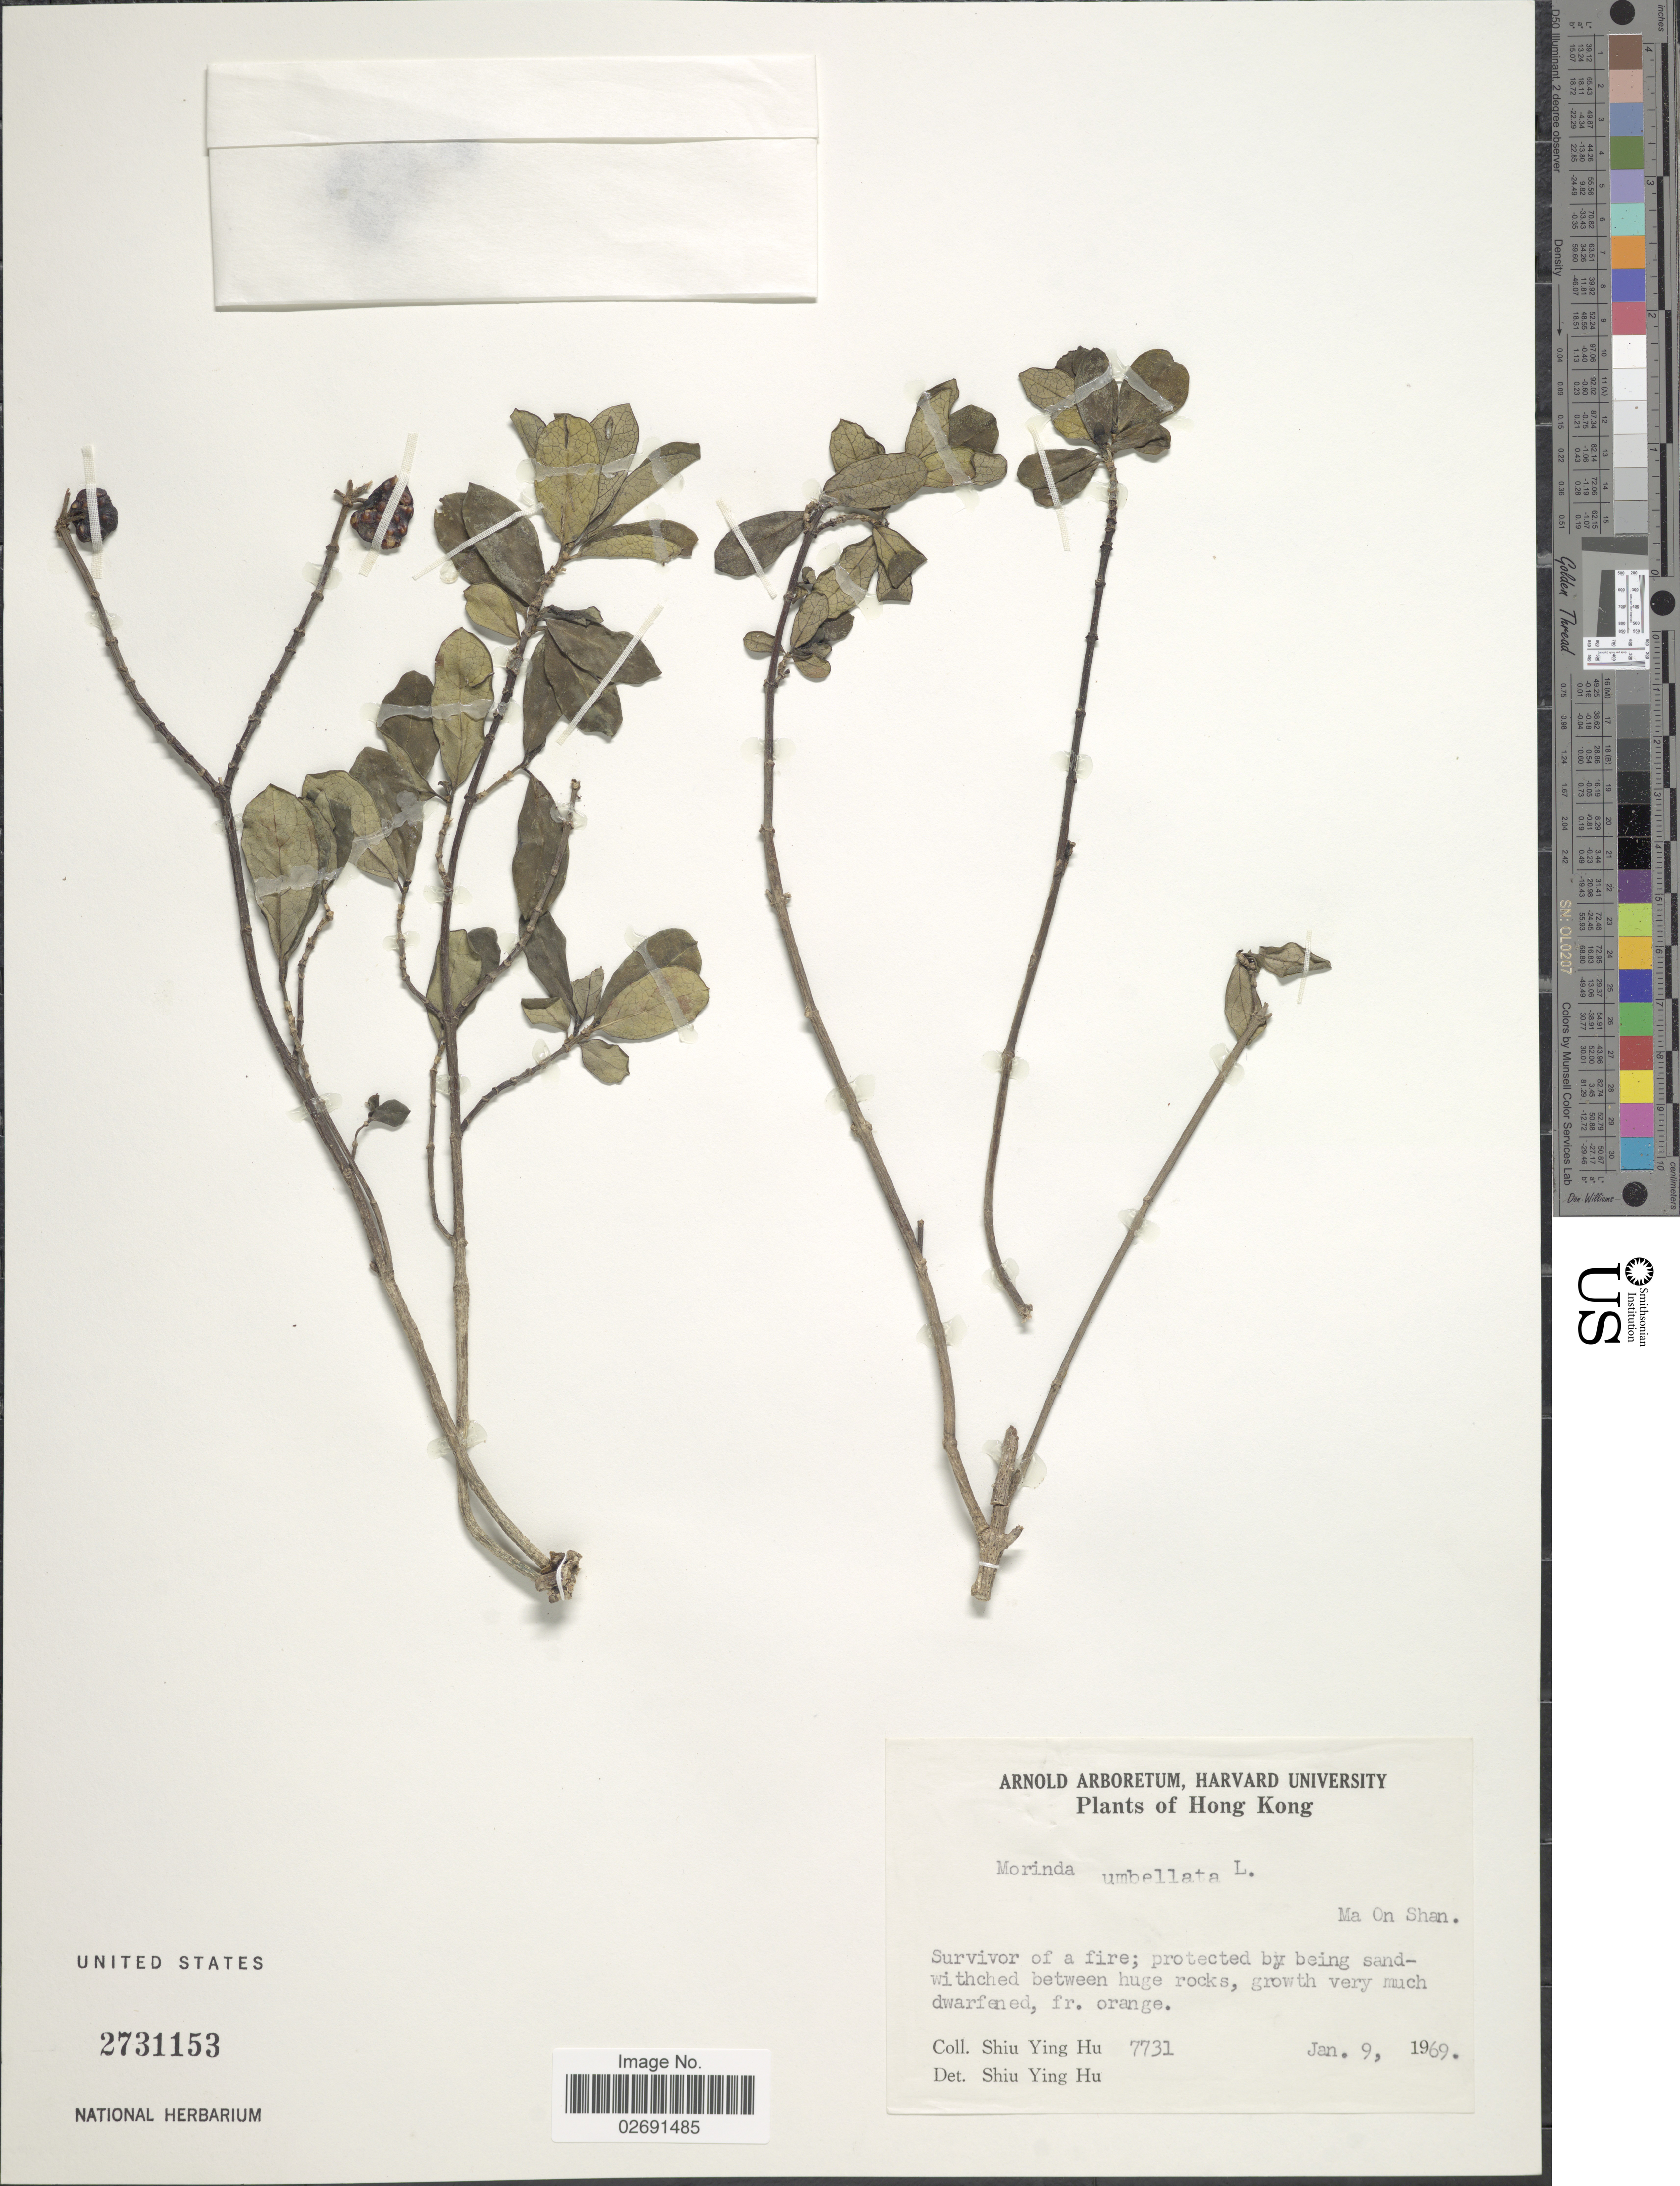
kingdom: Plantae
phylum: Tracheophyta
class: Magnoliopsida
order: Gentianales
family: Rubiaceae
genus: Gynochthodes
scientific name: Gynochthodes umbellata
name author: (L.) Razafim. & B. Bremer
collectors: S. Y. Hu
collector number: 7731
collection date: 1969-01-09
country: China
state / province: Hong Kong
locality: Ma On Shan, Survivor of a fire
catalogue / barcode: US 2731153